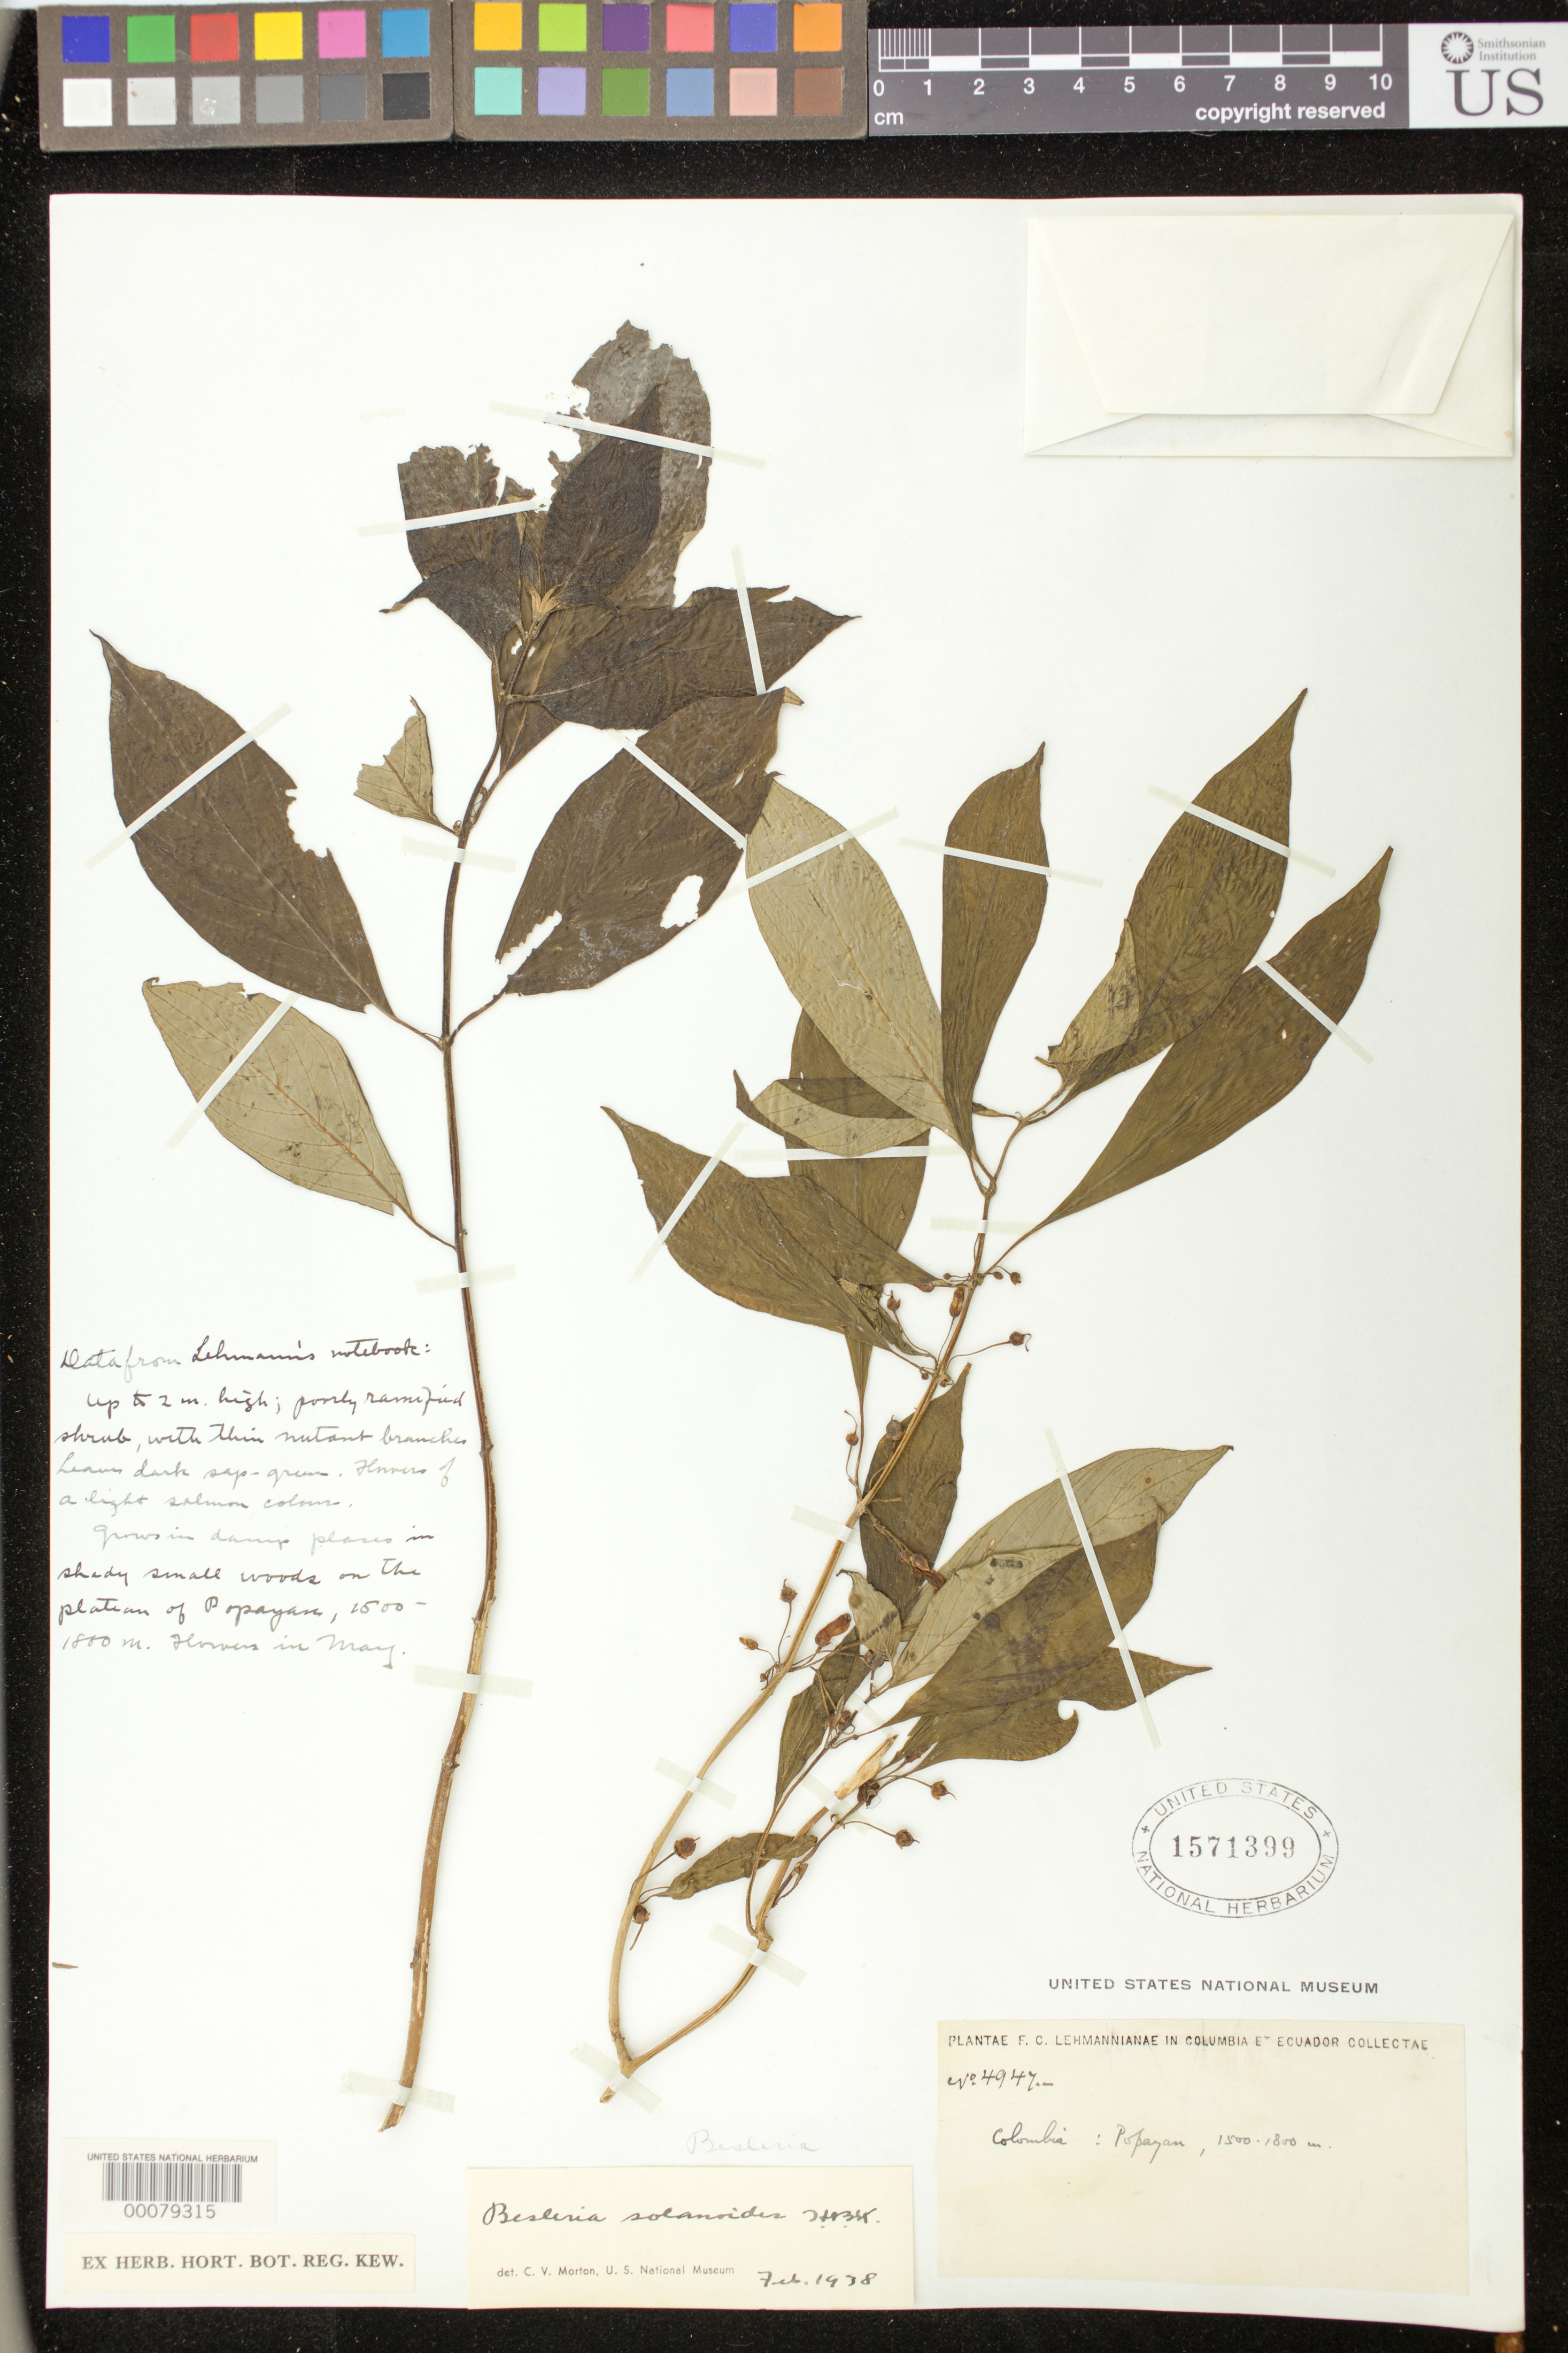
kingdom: Plantae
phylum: Tracheophyta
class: Magnoliopsida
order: Lamiales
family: Gesneriaceae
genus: Besleria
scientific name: Besleria solanoides var. solanoides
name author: Kunth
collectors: F. C. Lehmann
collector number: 4947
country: Colombia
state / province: Cauca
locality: On the plateau of Popayan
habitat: Grows in damp places in shady small woods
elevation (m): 1500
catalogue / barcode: US 1571399